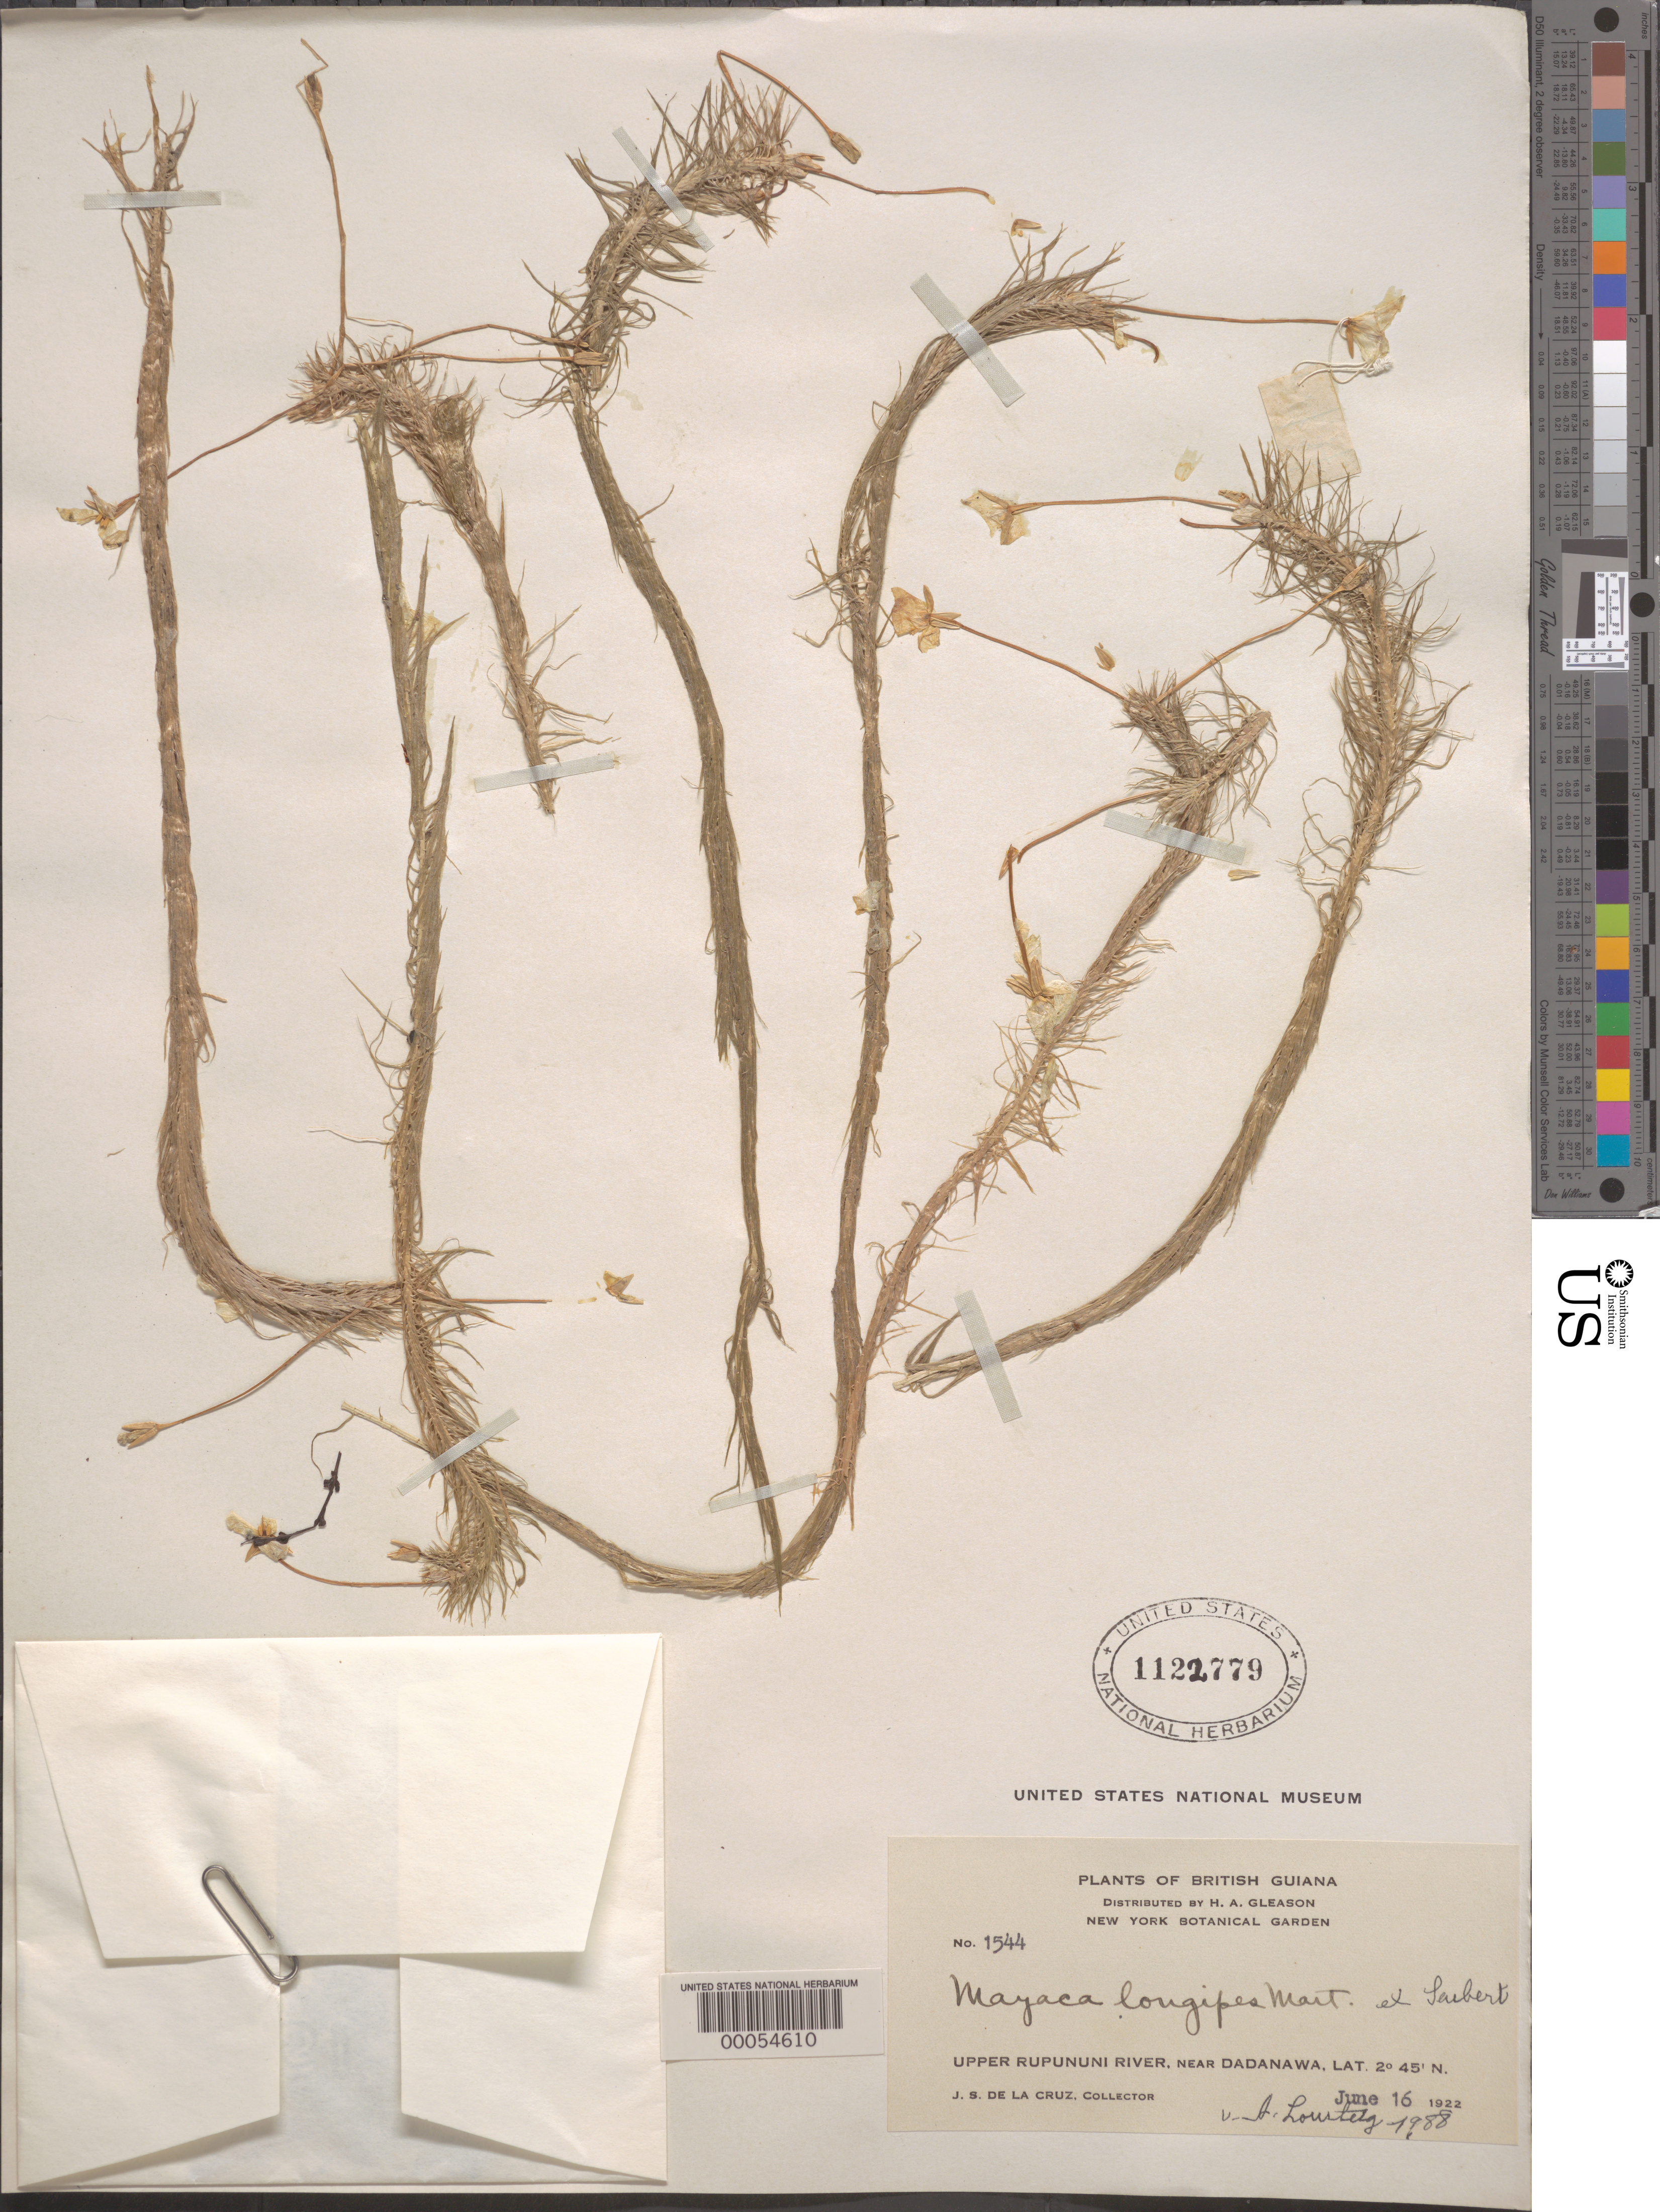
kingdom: Plantae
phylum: Tracheophyta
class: Liliopsida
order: Poales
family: Mayacaceae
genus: Mayaca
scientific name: Mayaca longipes Gand., nom. illeg. hom.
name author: Gand.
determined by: Lourteig, A.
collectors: J. S. de la Cruz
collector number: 1544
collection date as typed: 16 Jun 1922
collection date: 1922-06-16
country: Guyana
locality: Upper rupununi river, near dadanawa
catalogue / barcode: US 1122779